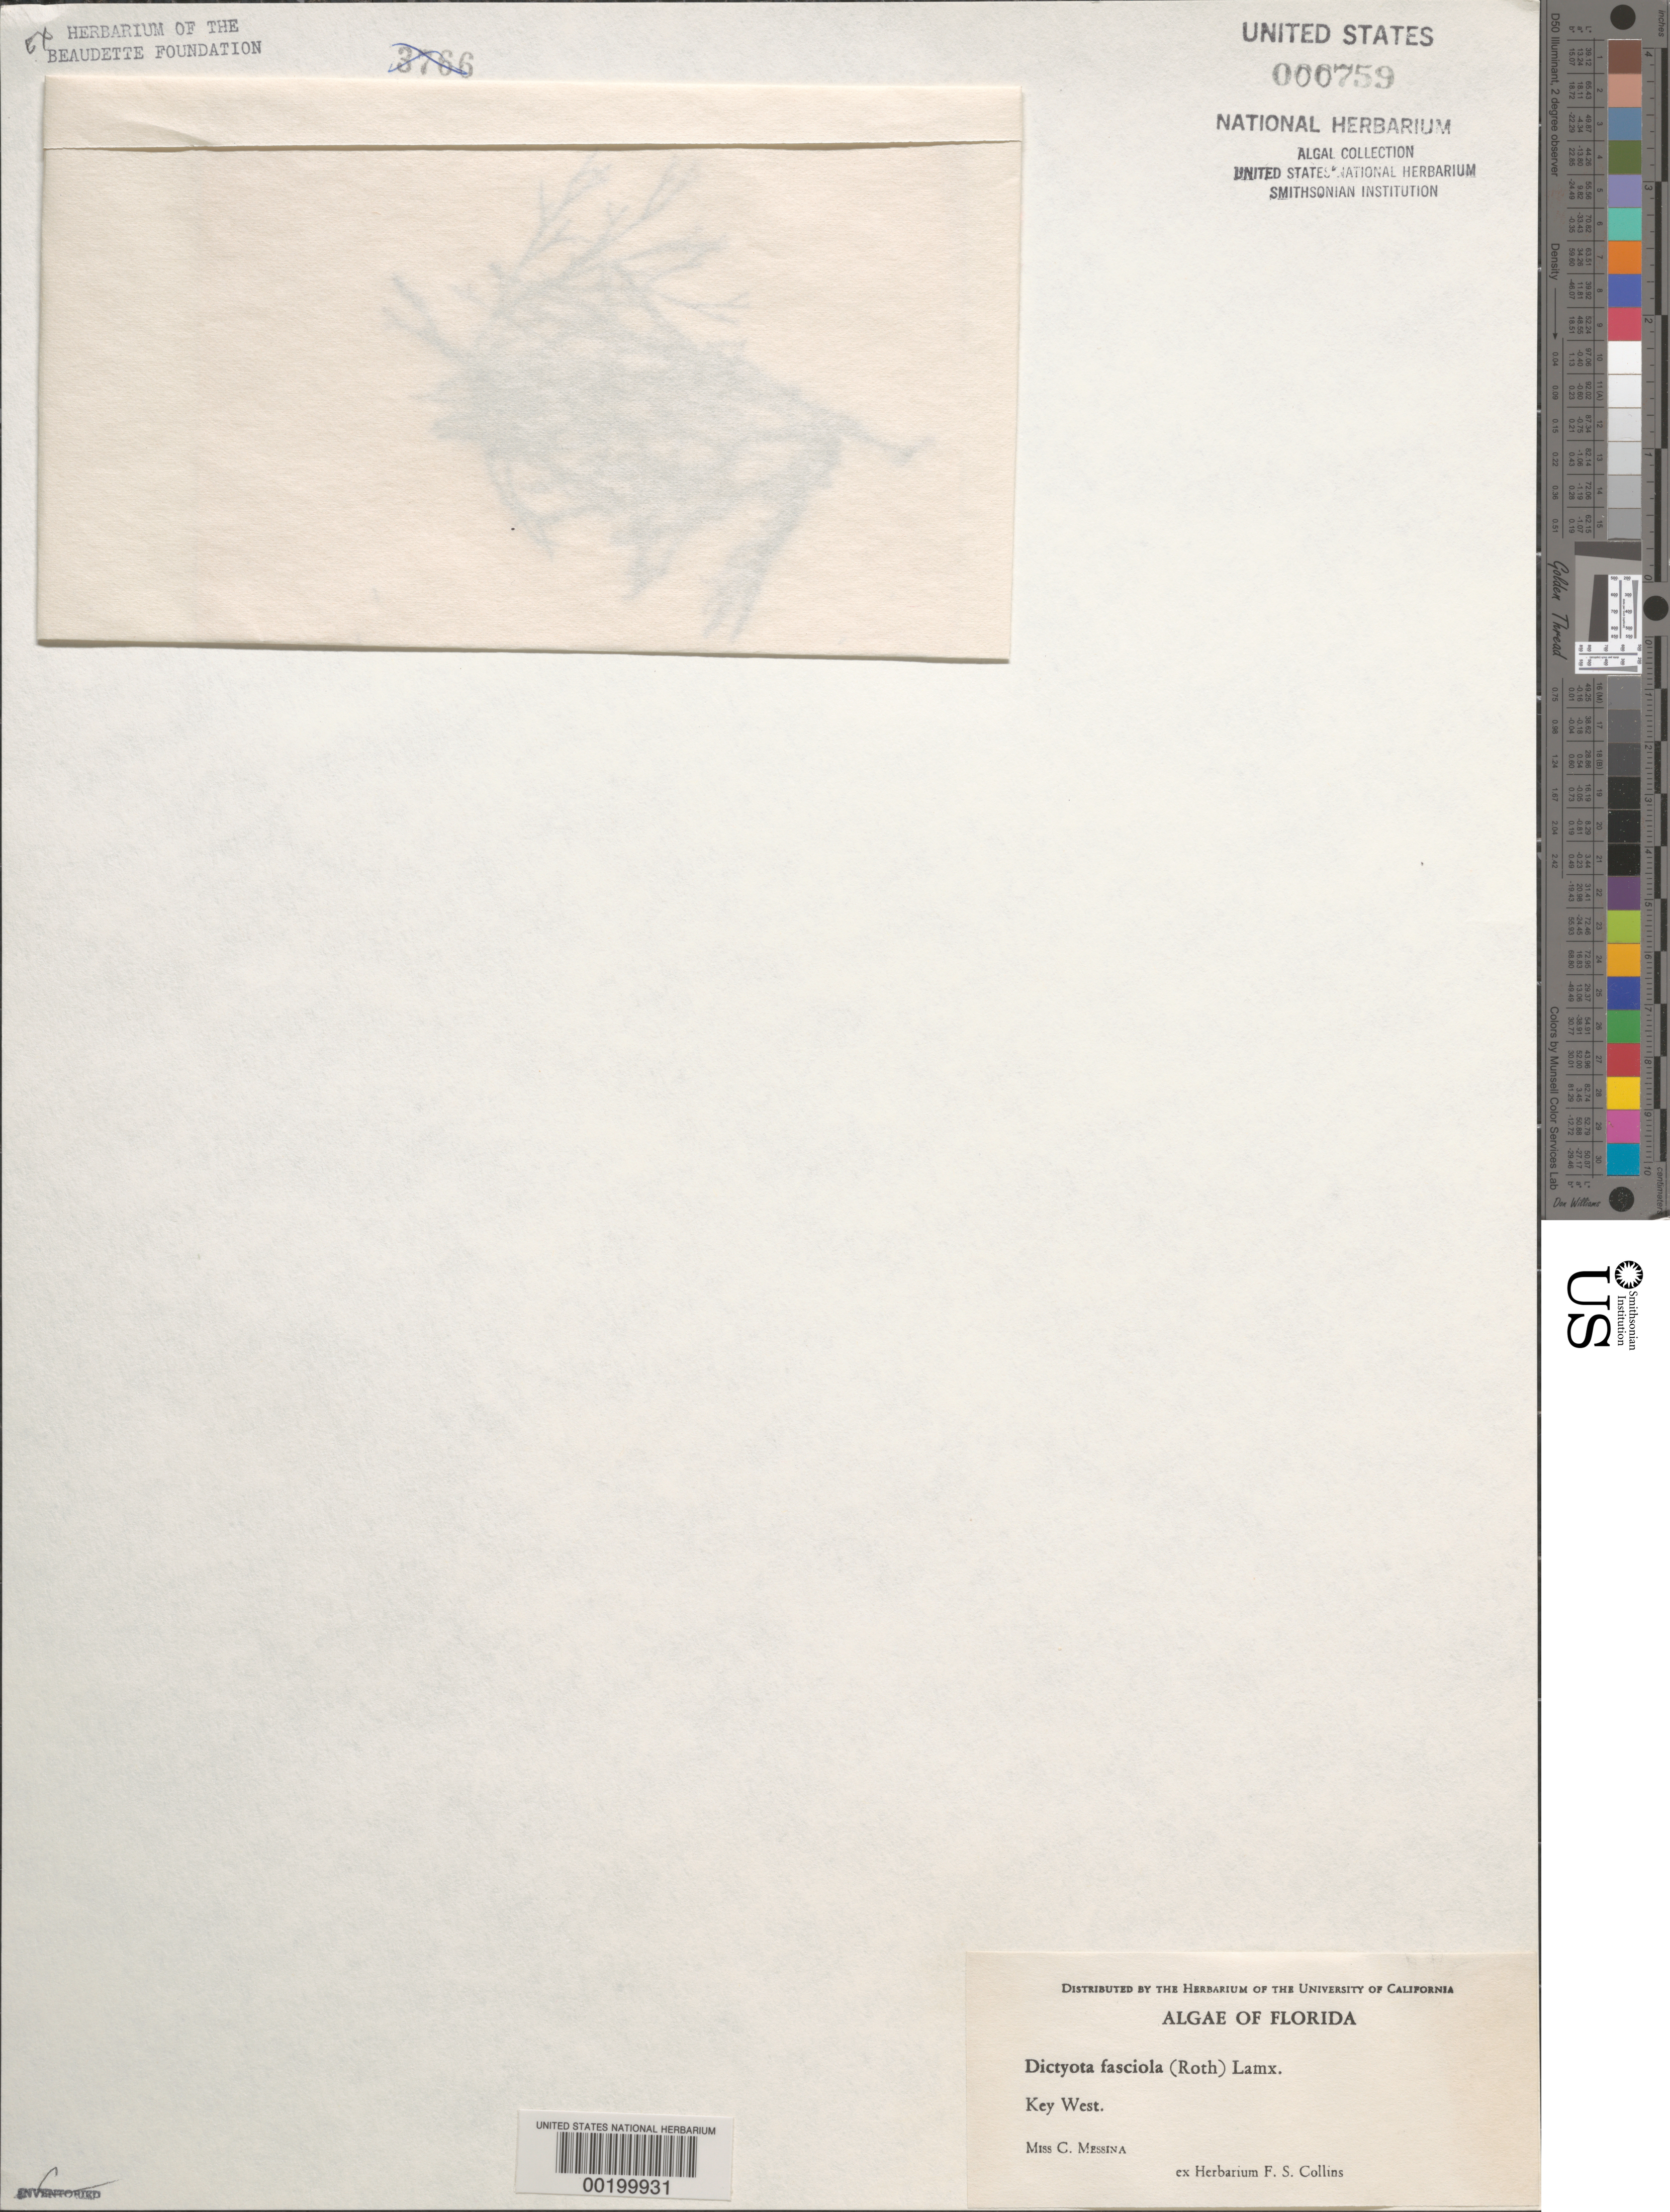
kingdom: Chromista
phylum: Ochrophyta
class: Phaeophyceae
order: Dictyotales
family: Dictyotaceae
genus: Dictyota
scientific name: Dictyota fasciola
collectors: C. Messina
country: United States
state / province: Florida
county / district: Monroe County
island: Key West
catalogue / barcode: US 759